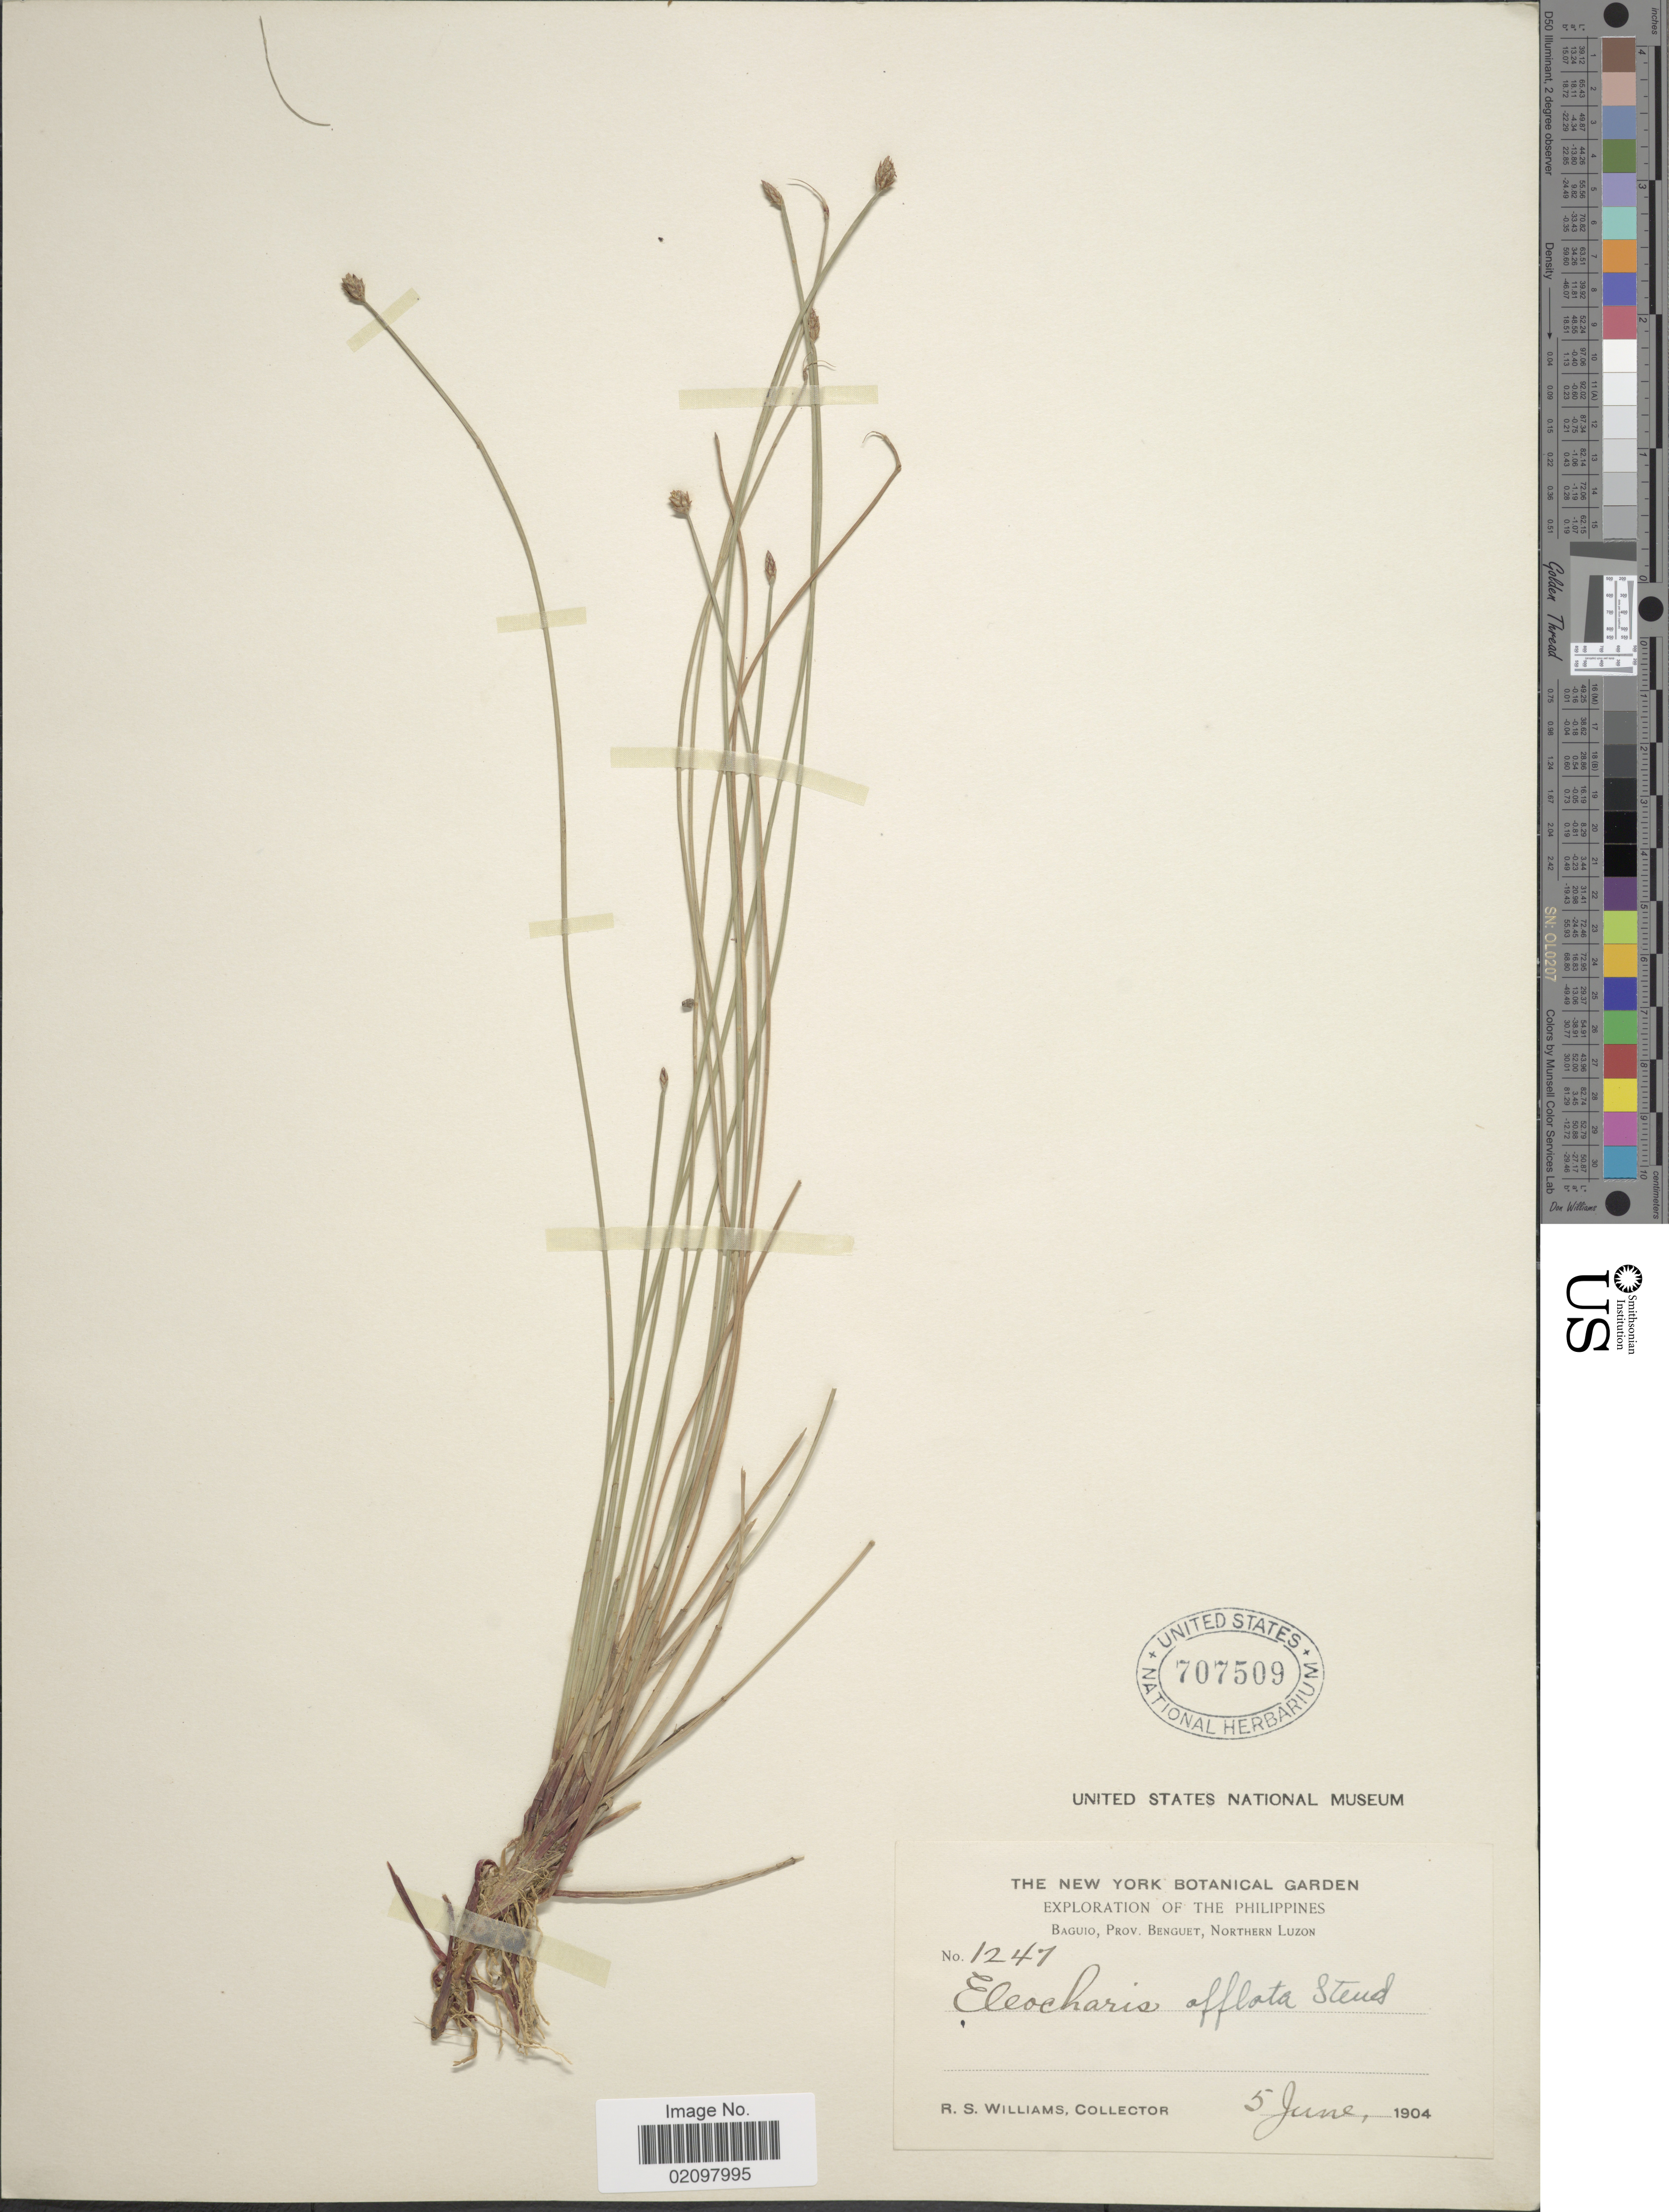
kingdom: Plantae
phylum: Tracheophyta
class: Liliopsida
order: Poales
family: Cyperaceae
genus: Eleocharis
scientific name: Eleocharis congesta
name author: D. Don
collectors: R. S. Williams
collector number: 1247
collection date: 1904-06-05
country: Philippines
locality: Baguio, Prov. Benguet, Northern Luzon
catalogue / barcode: US 707509